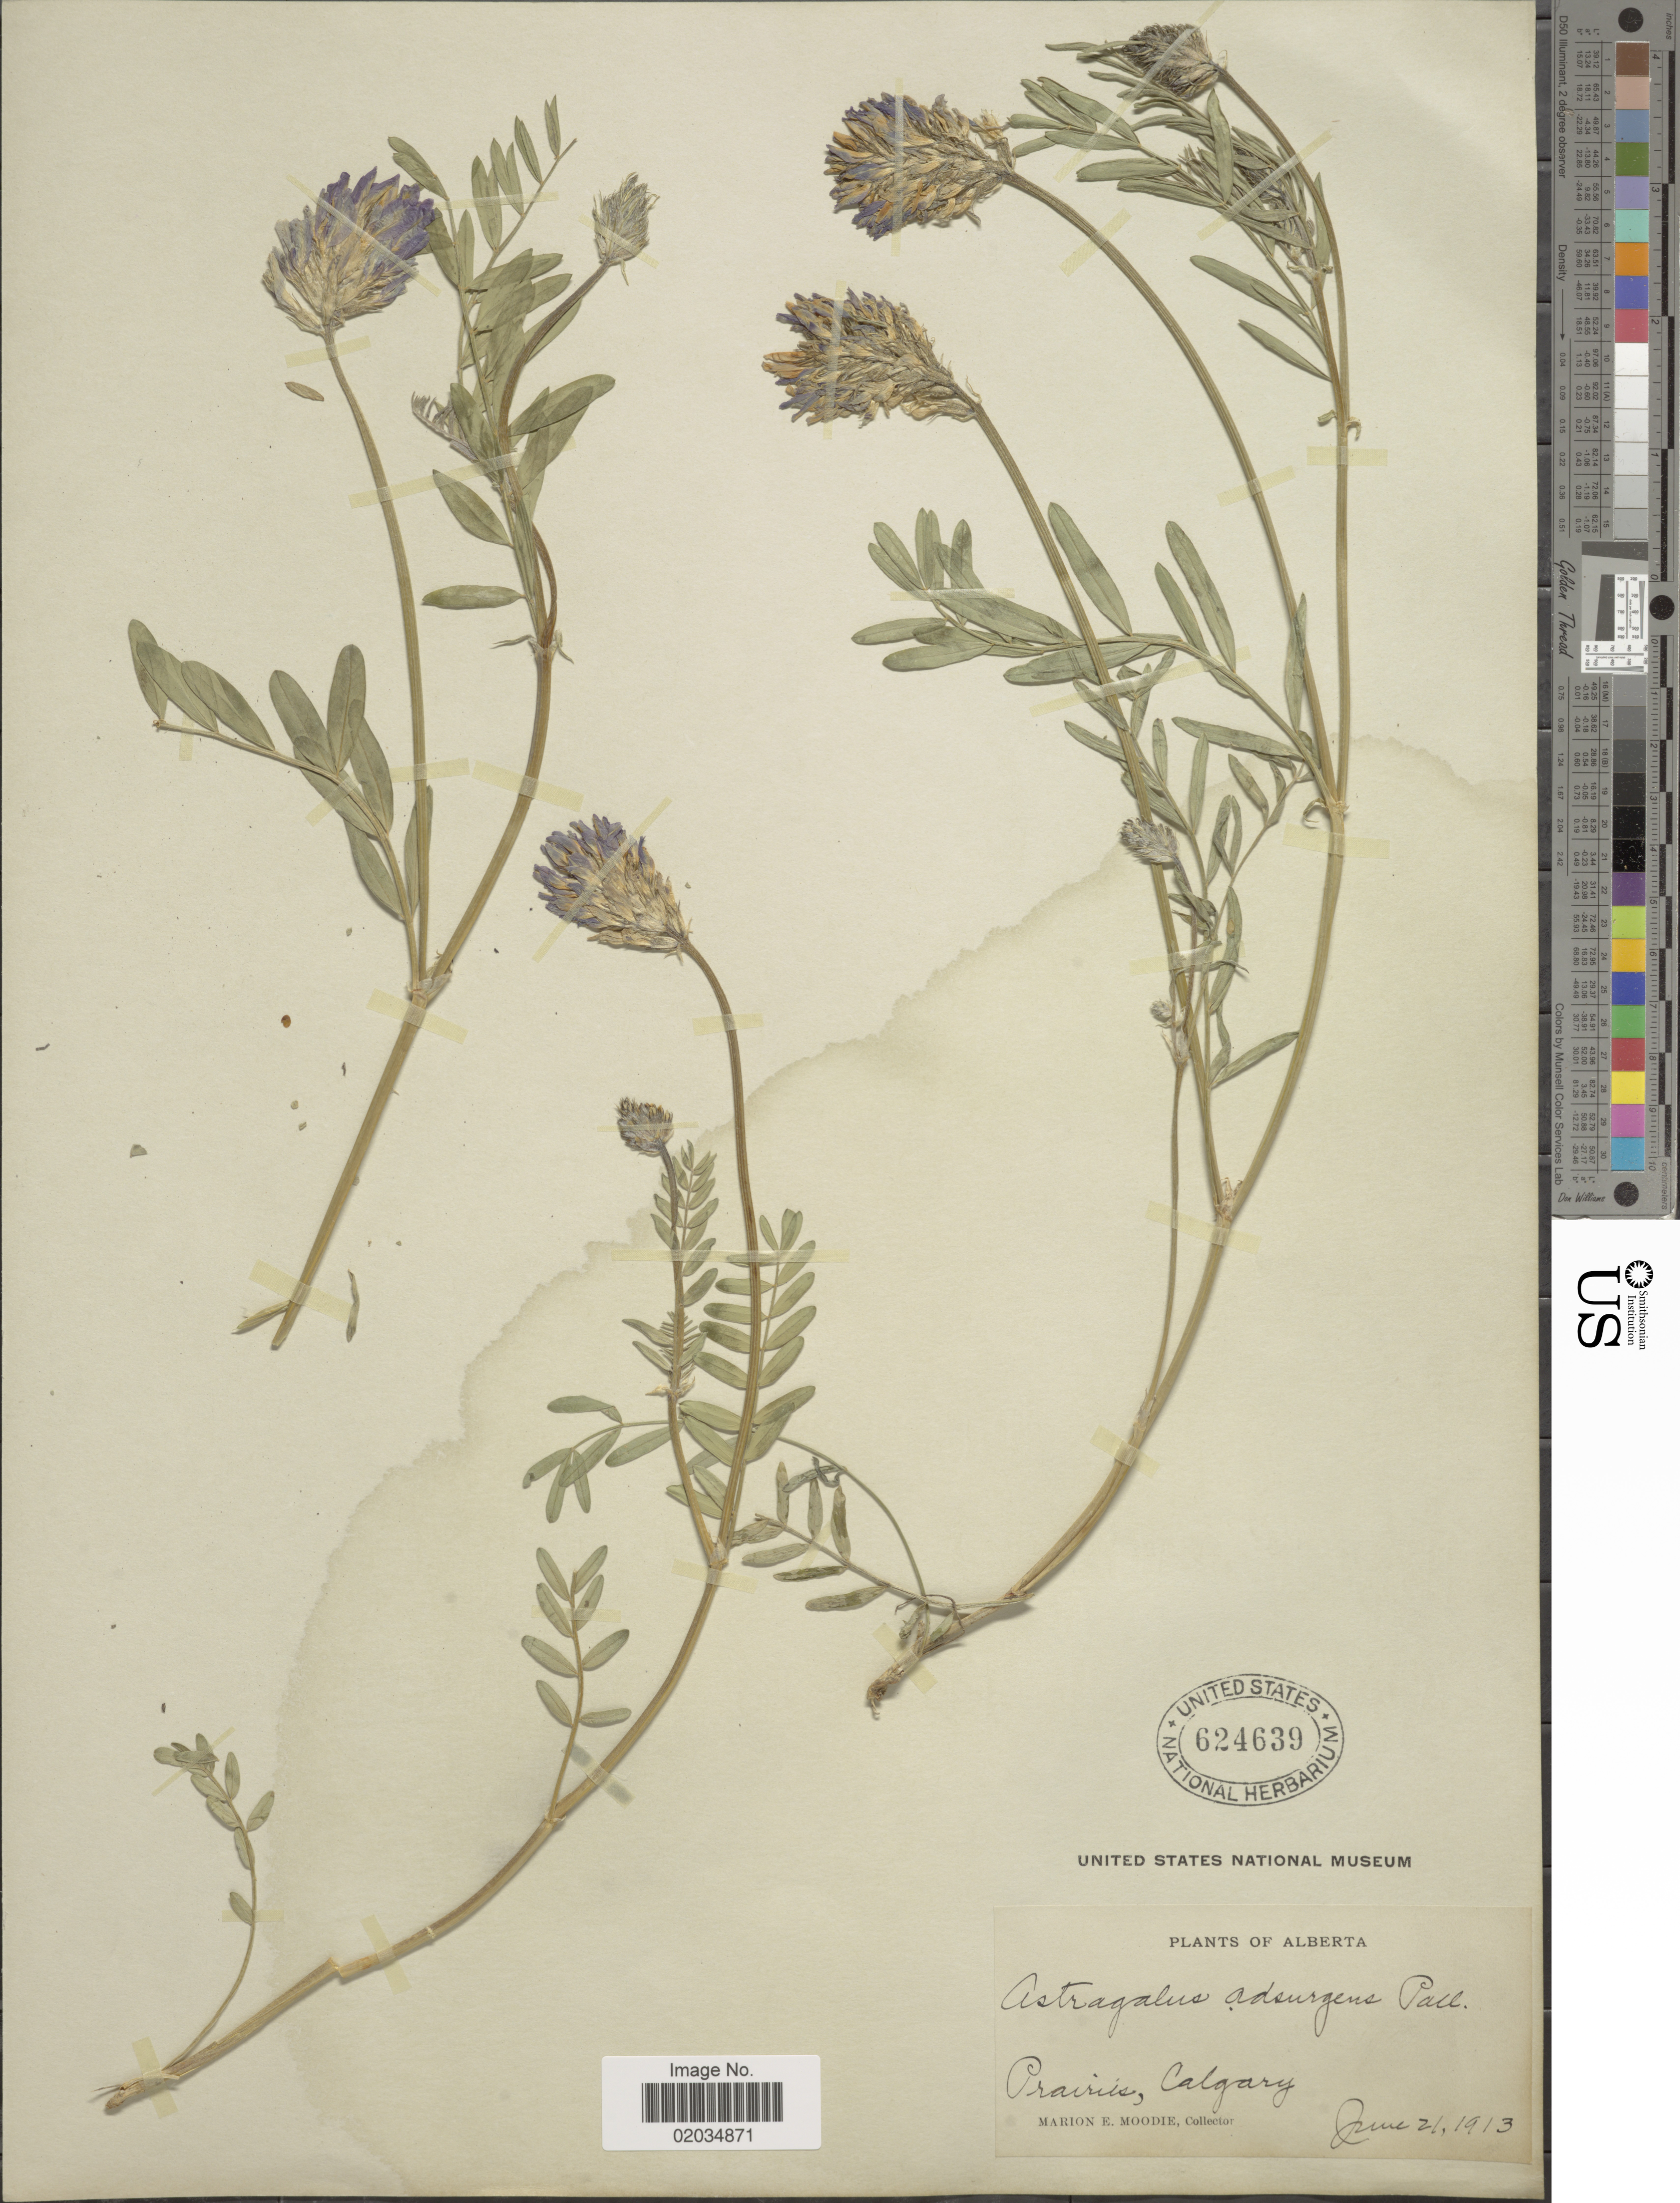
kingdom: Plantae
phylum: Tracheophyta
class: Magnoliopsida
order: Fabales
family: Fabaceae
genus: Astragalus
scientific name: Astragalus striatus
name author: Nutt.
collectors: M. E. Moodie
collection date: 1913-06-21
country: Canada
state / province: Alberta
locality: Prairie, Calgary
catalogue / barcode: US 524639